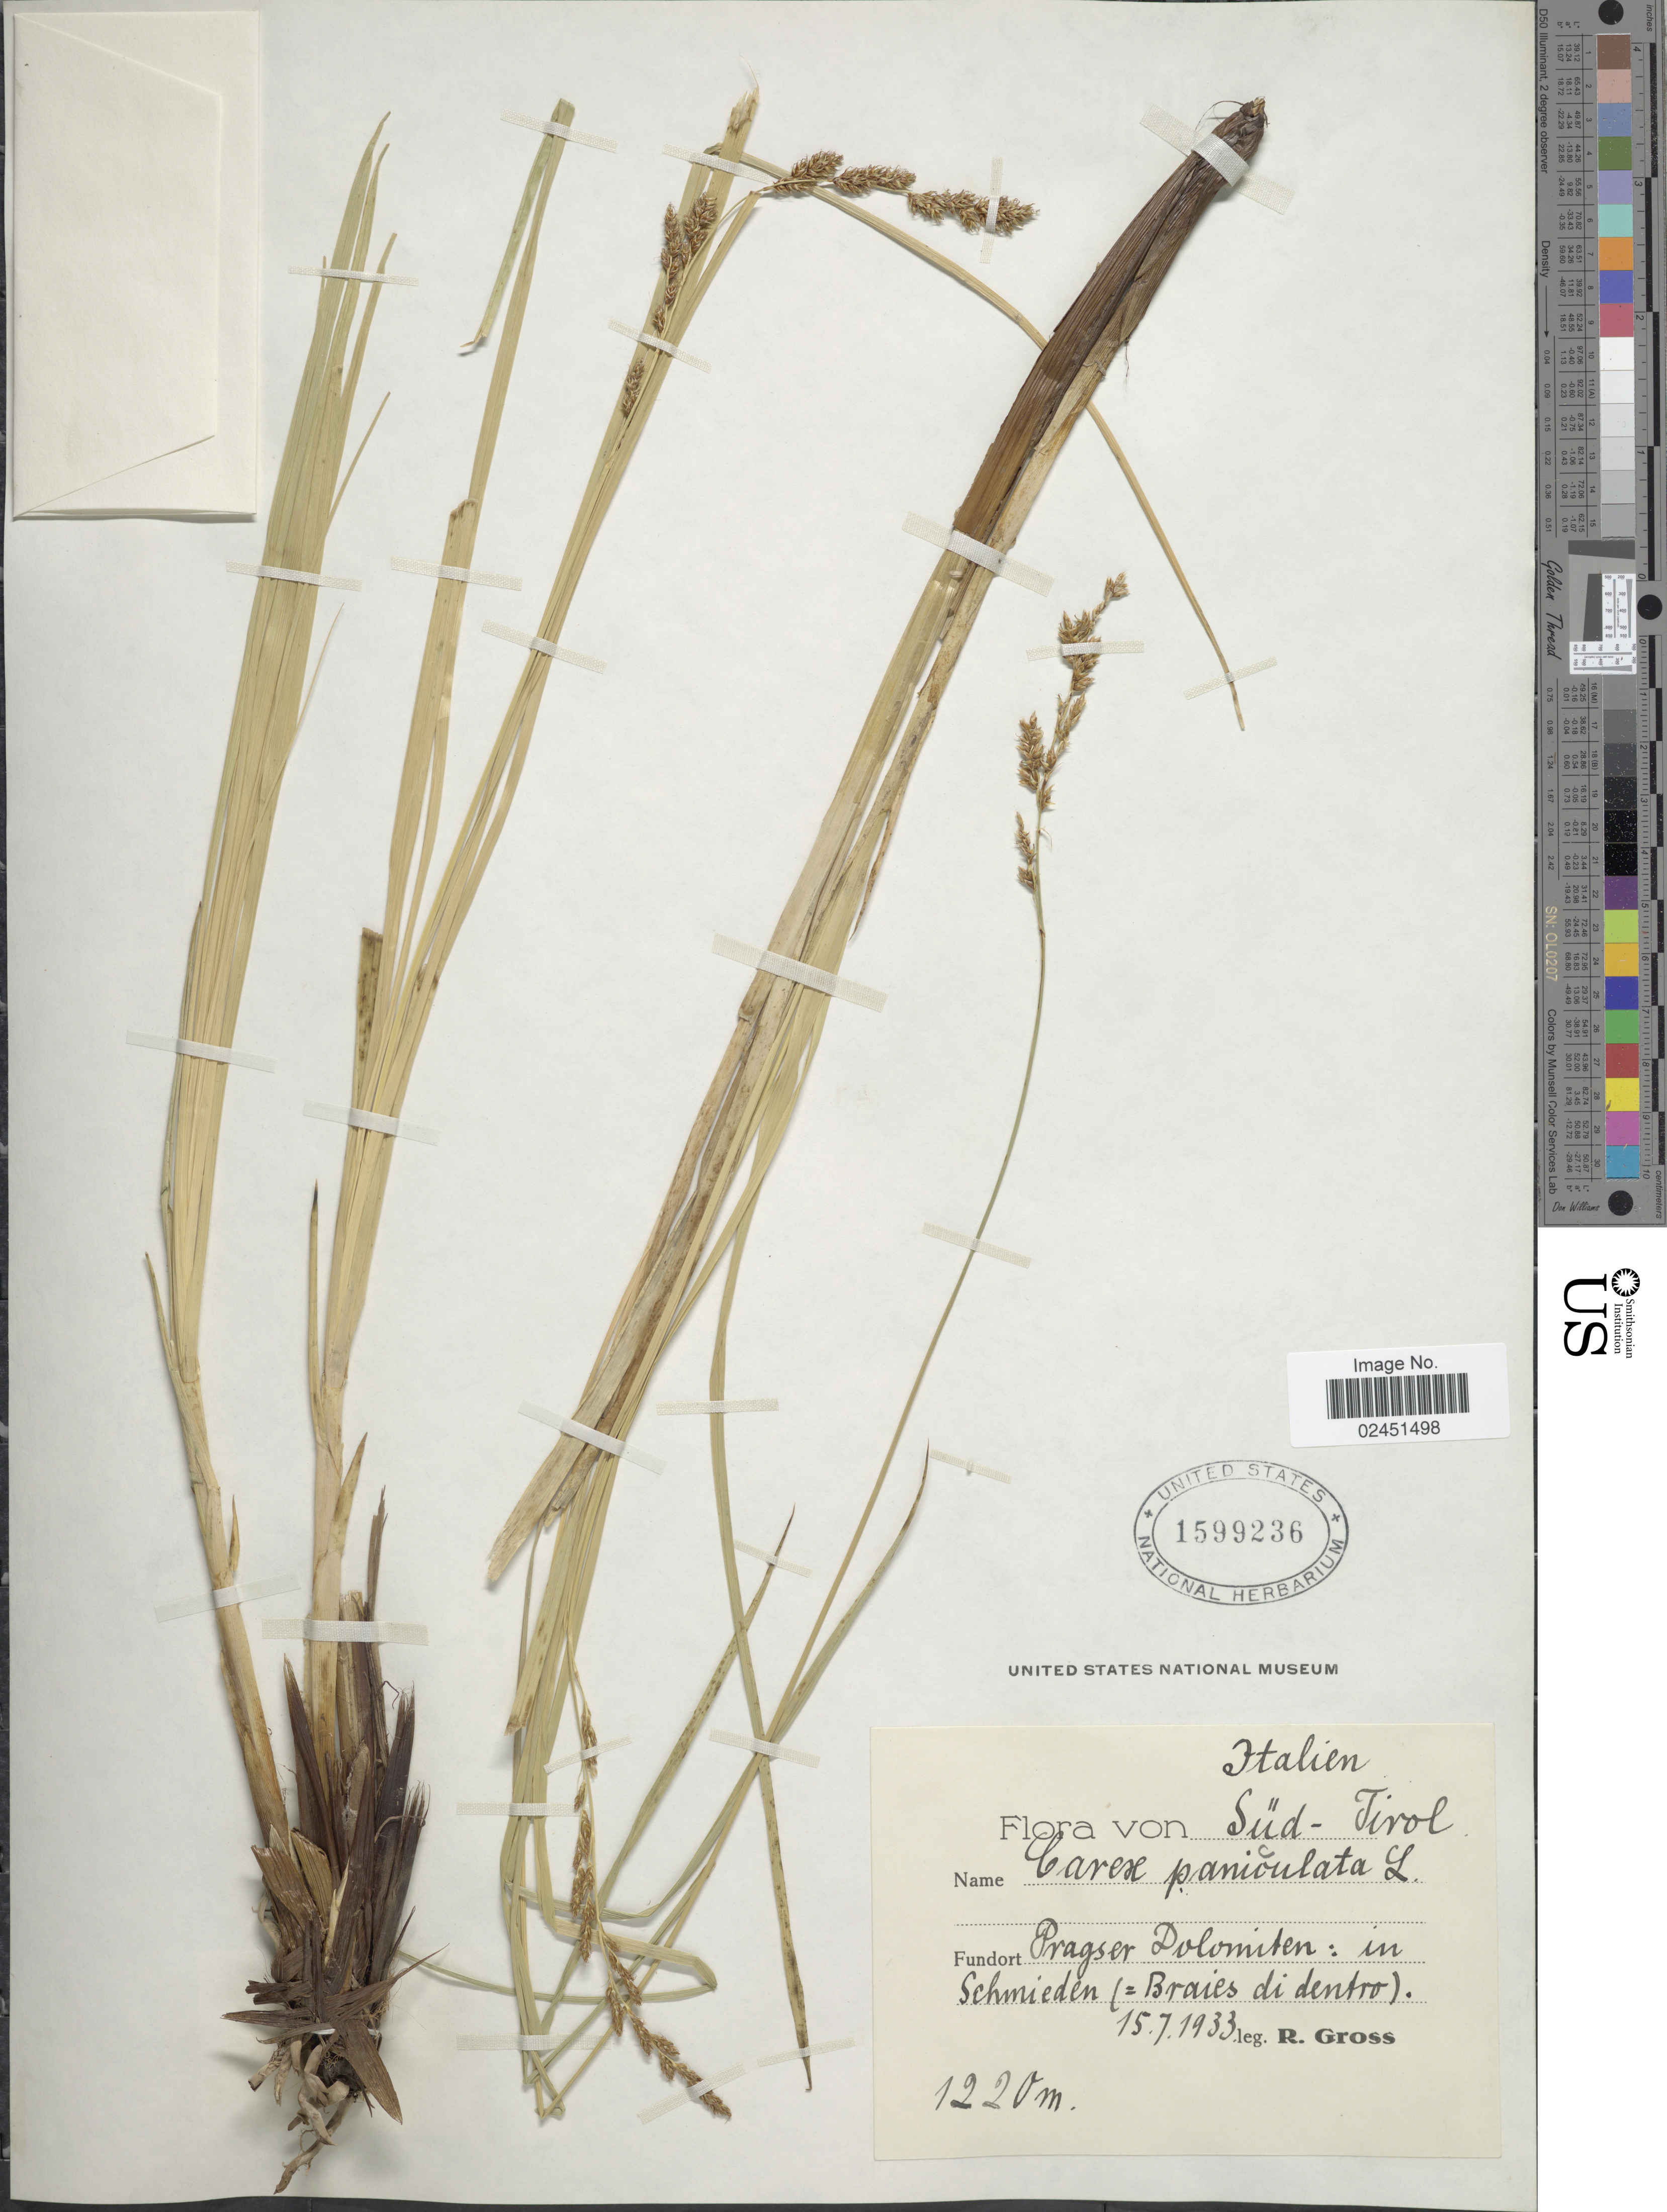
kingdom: Plantae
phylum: Tracheophyta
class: Liliopsida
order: Poales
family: Cyperaceae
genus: Carex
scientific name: Carex paniculata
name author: L.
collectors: R. Gross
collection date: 1933-07-15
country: Italy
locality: Sud - Tirol Fundort Pragser Dolomiten: in Schmieden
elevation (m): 1220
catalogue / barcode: US 1599236